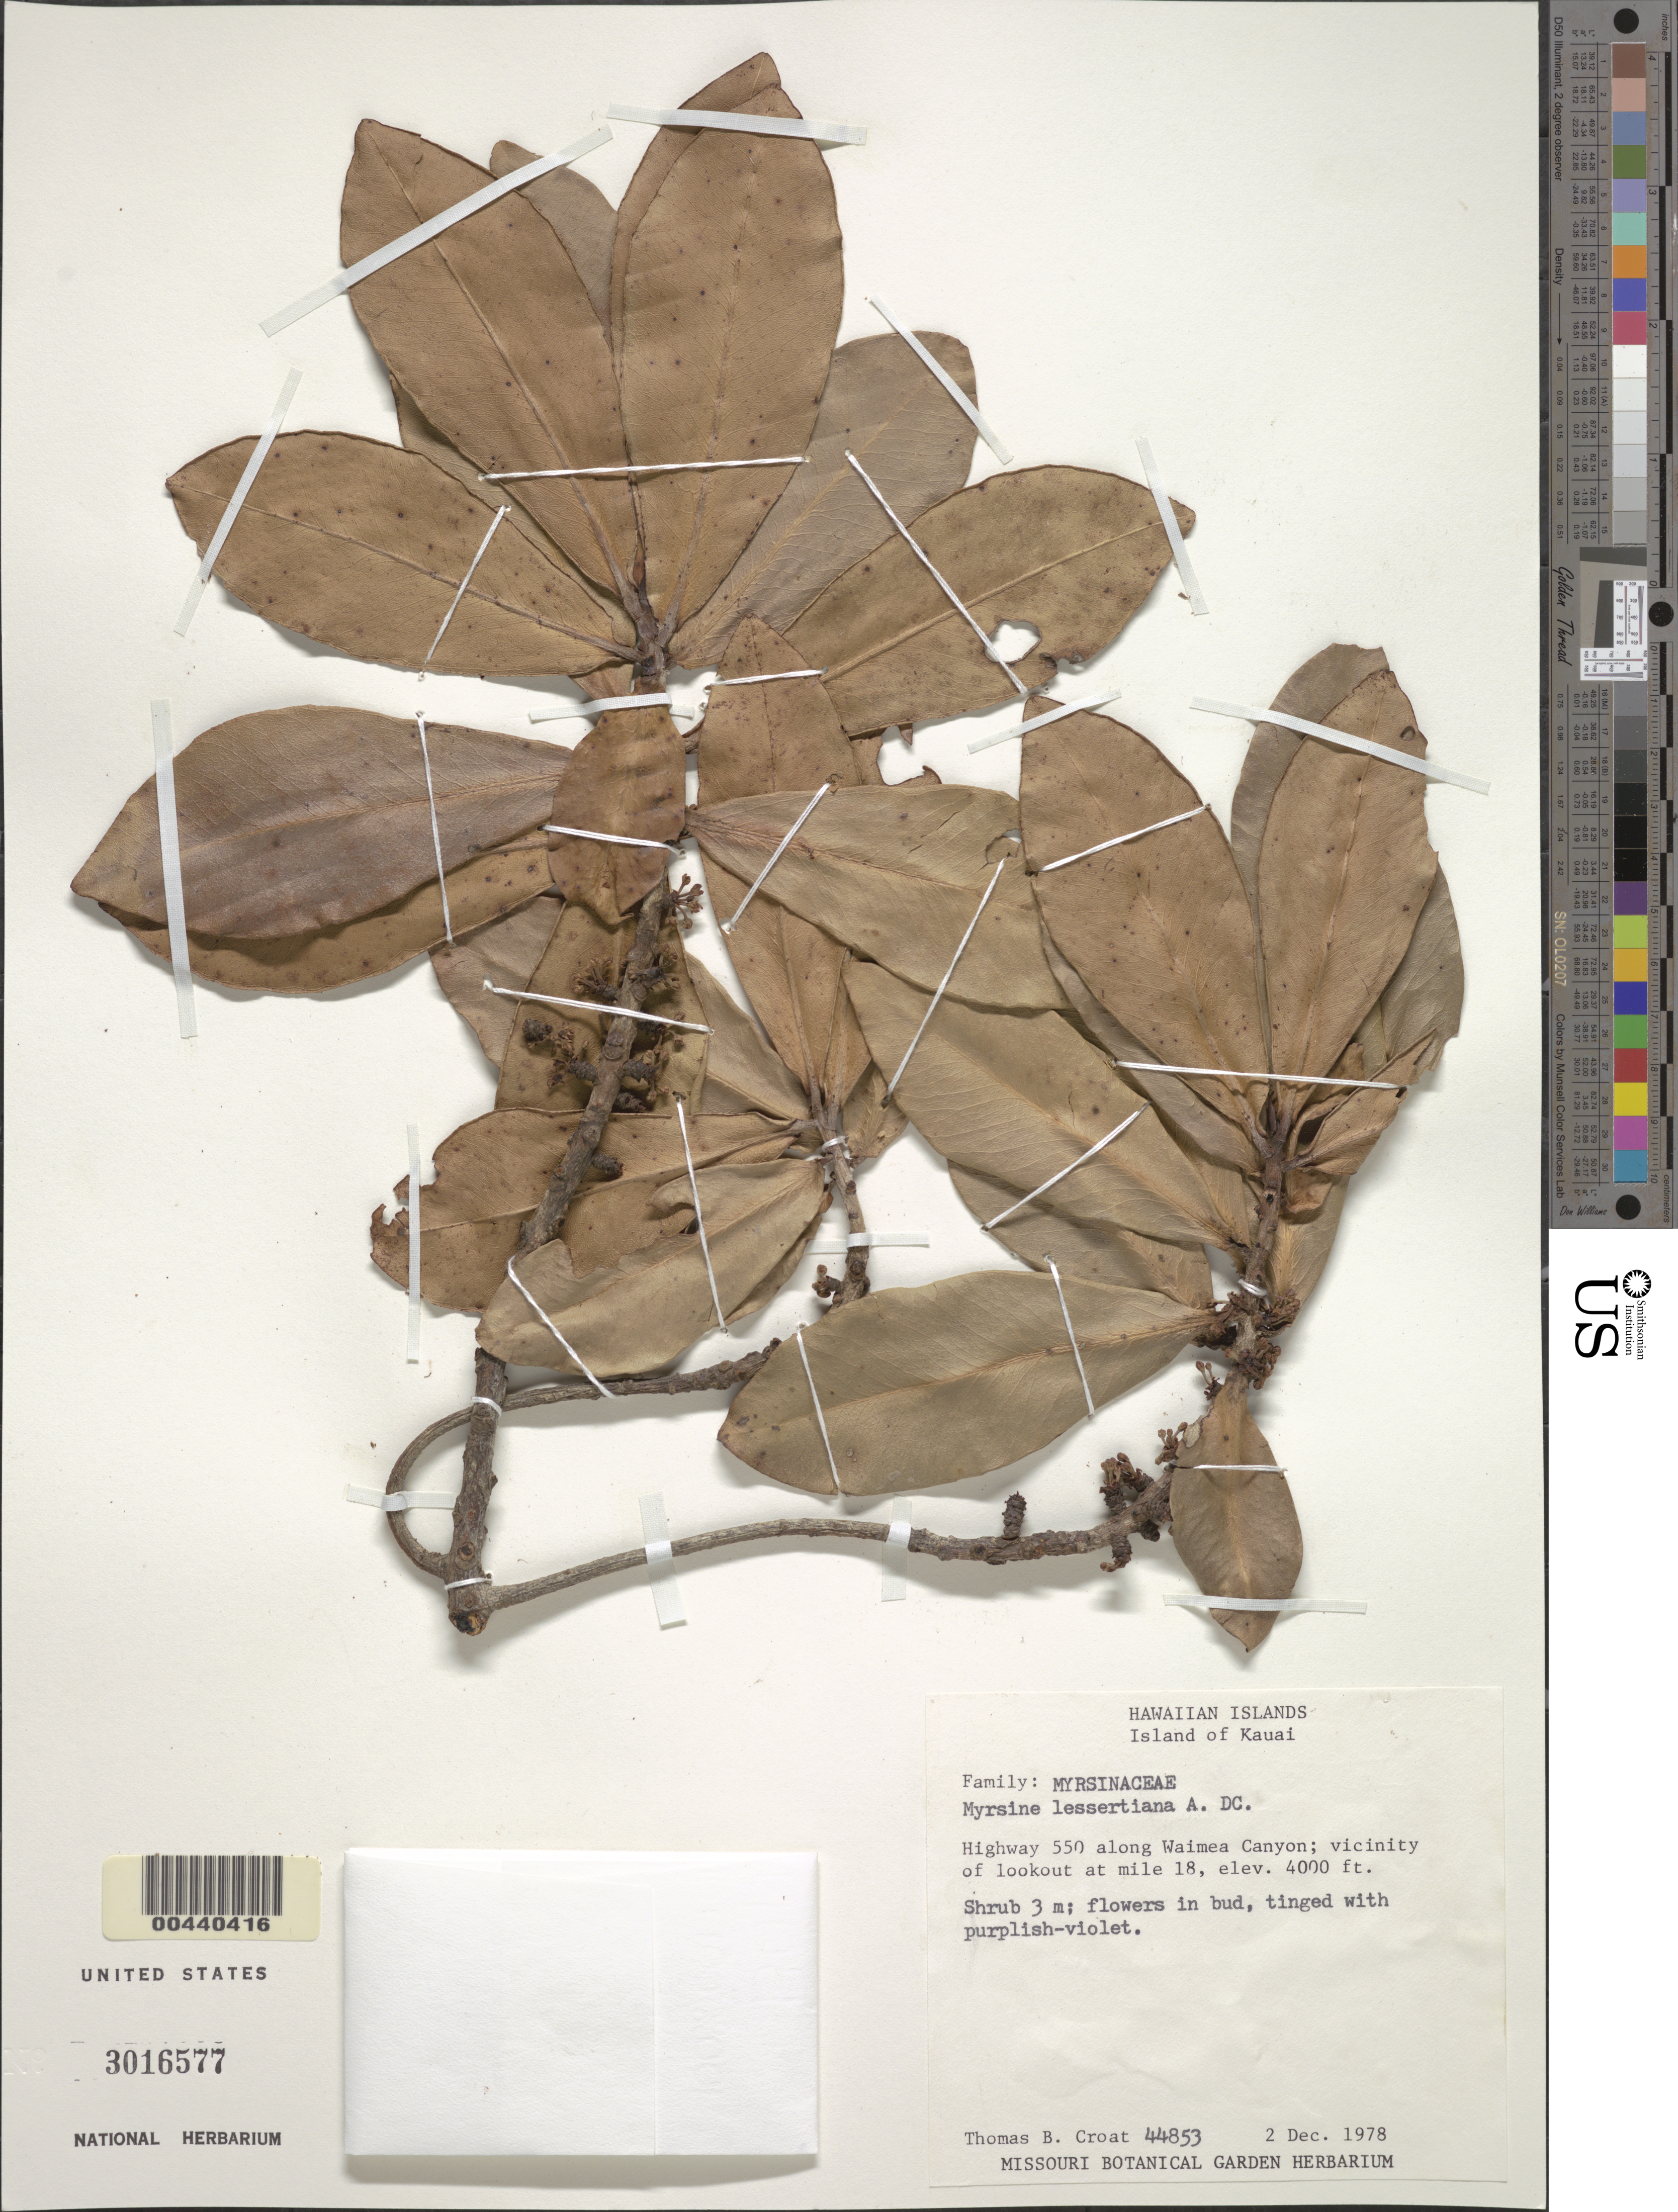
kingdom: Plantae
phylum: Tracheophyta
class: Magnoliopsida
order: Ericales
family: Primulaceae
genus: Myrsine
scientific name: Myrsine lessertiana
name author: A. DC.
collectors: T. B. Croat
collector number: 44853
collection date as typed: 2 Dec 1978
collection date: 1978-12-02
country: United States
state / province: Hawaii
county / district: Kauai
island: Kaua'i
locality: Highway 550 along Waimea Canyon; vicinity of lookout at mile 18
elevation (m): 1219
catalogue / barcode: US 3016577